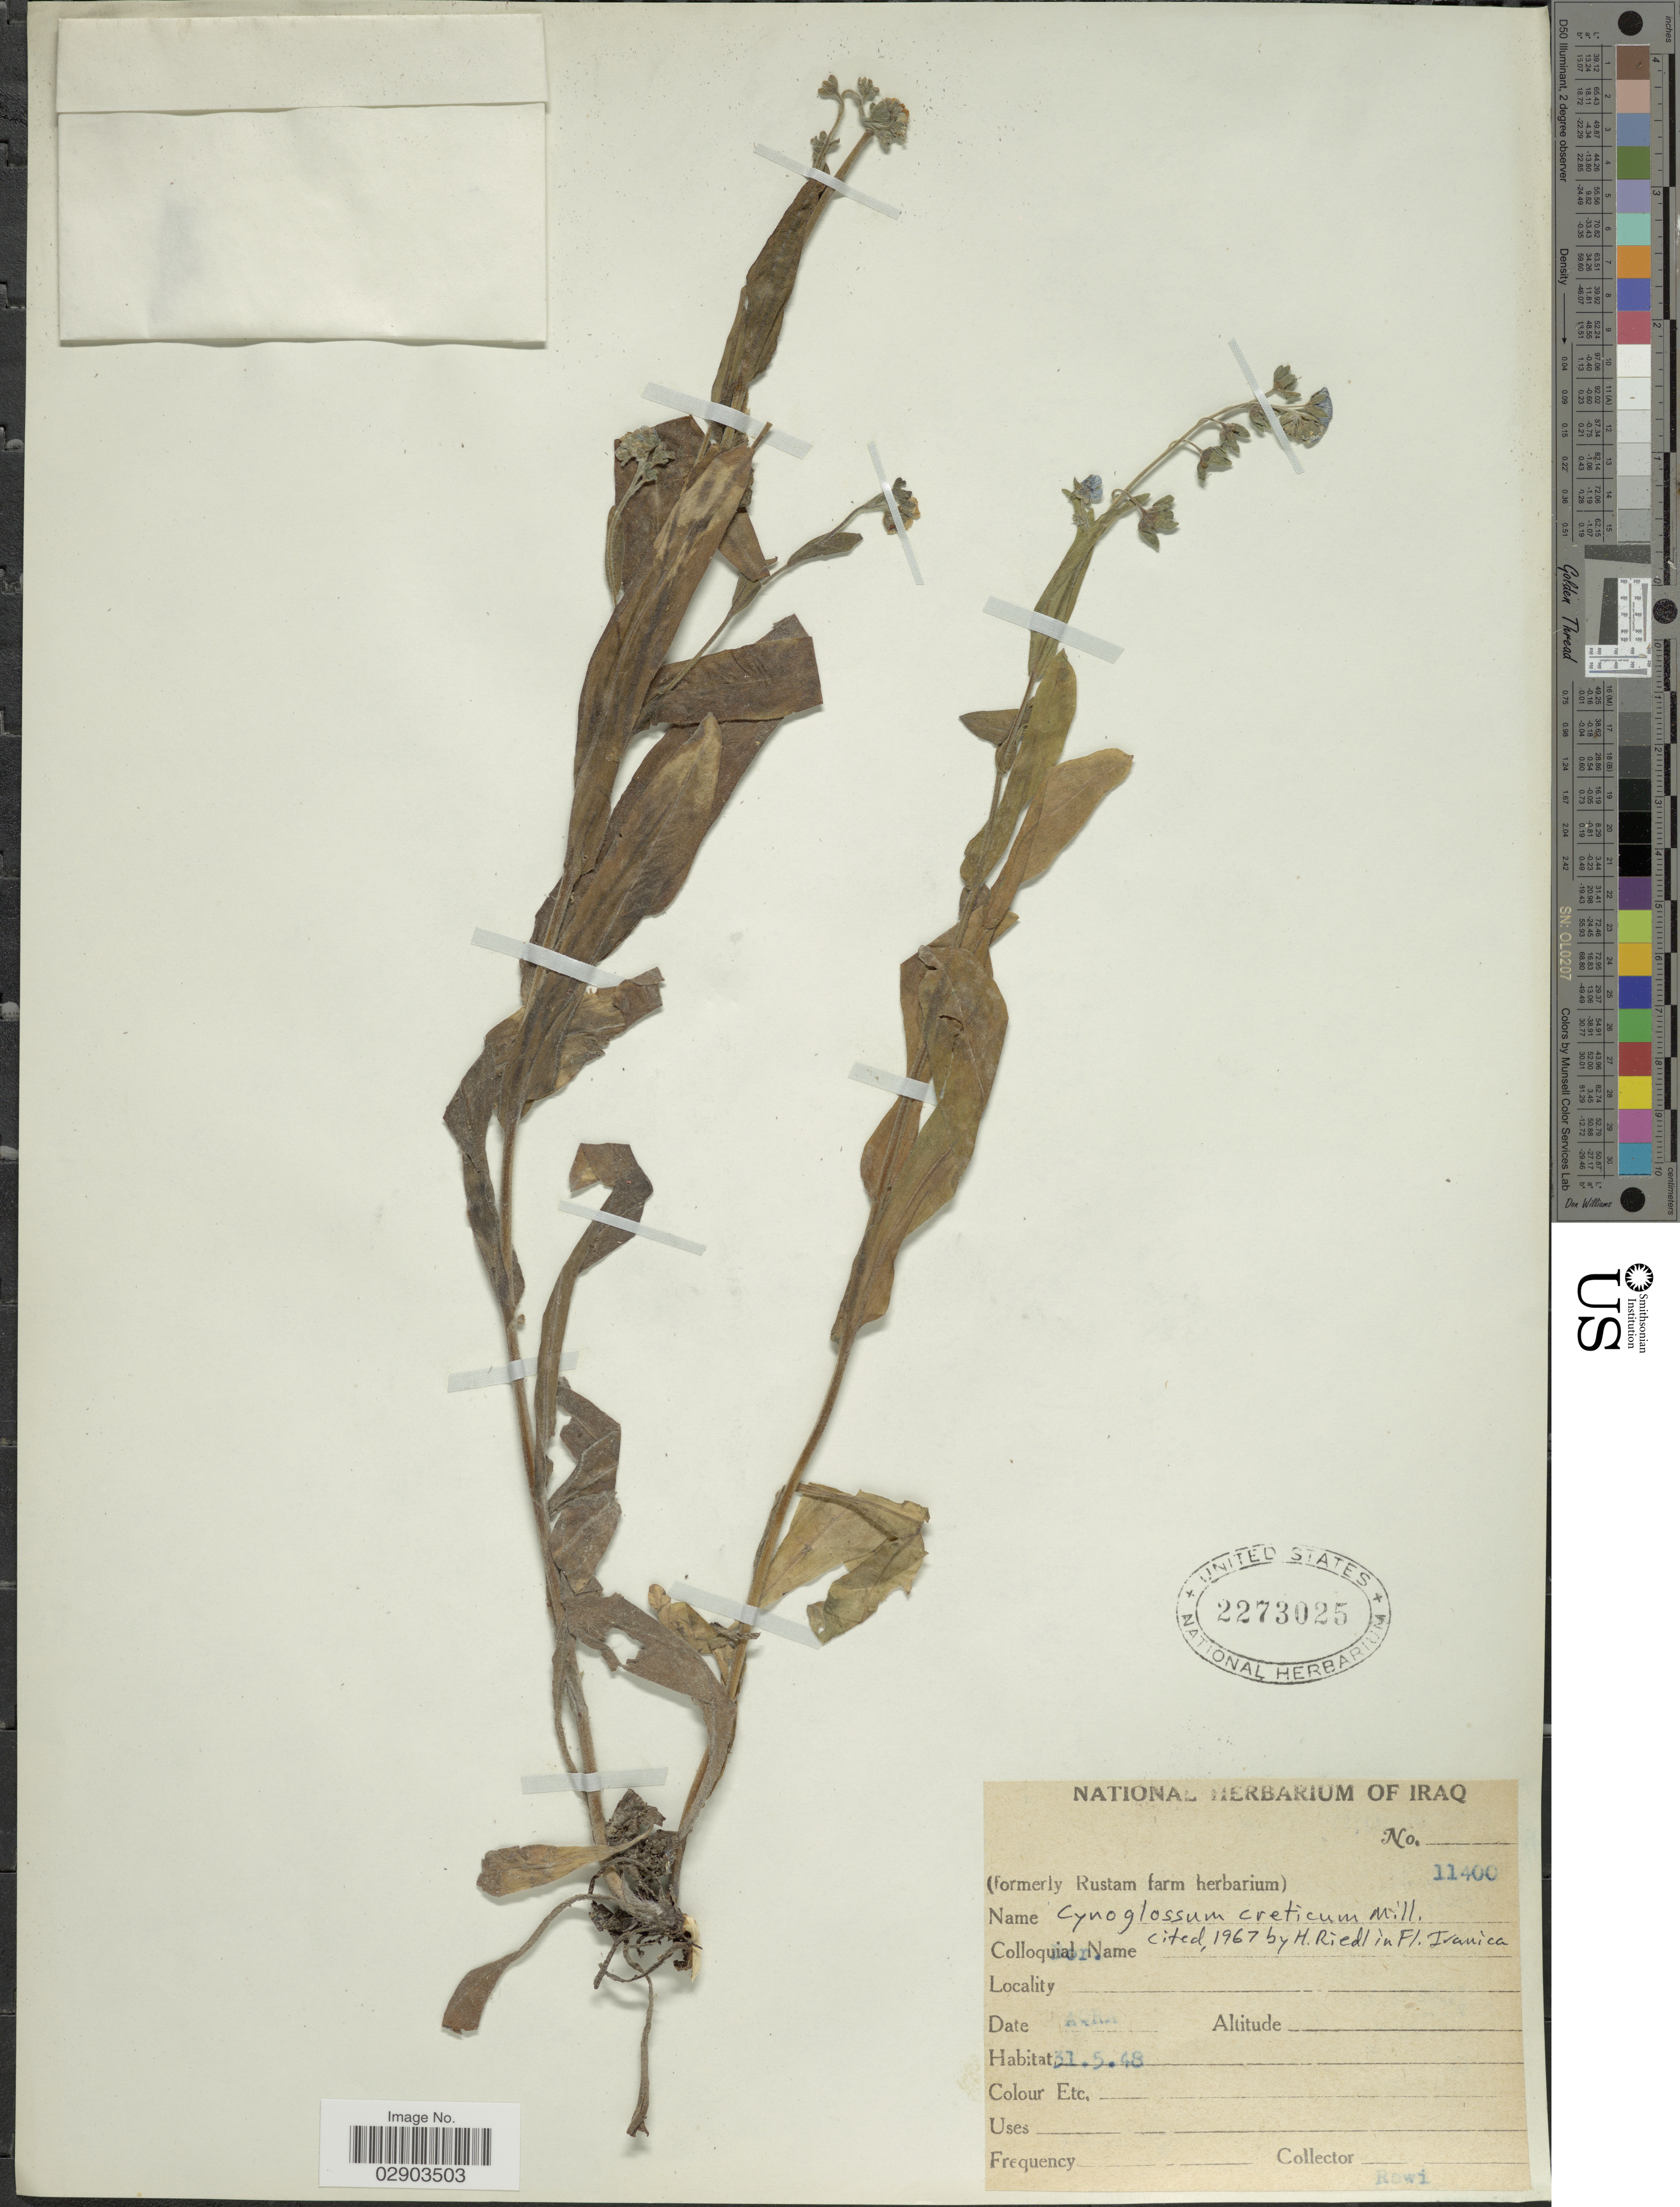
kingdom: Plantae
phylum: Tracheophyta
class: Magnoliopsida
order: Boraginales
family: Boraginaceae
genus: Cynoglossum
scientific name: Cynoglossum creticum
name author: Mill.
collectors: -. Rawi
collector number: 11400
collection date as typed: Transcribed d/m/y: 31/5/48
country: Iraq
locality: Aqra.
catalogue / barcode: US 2273025